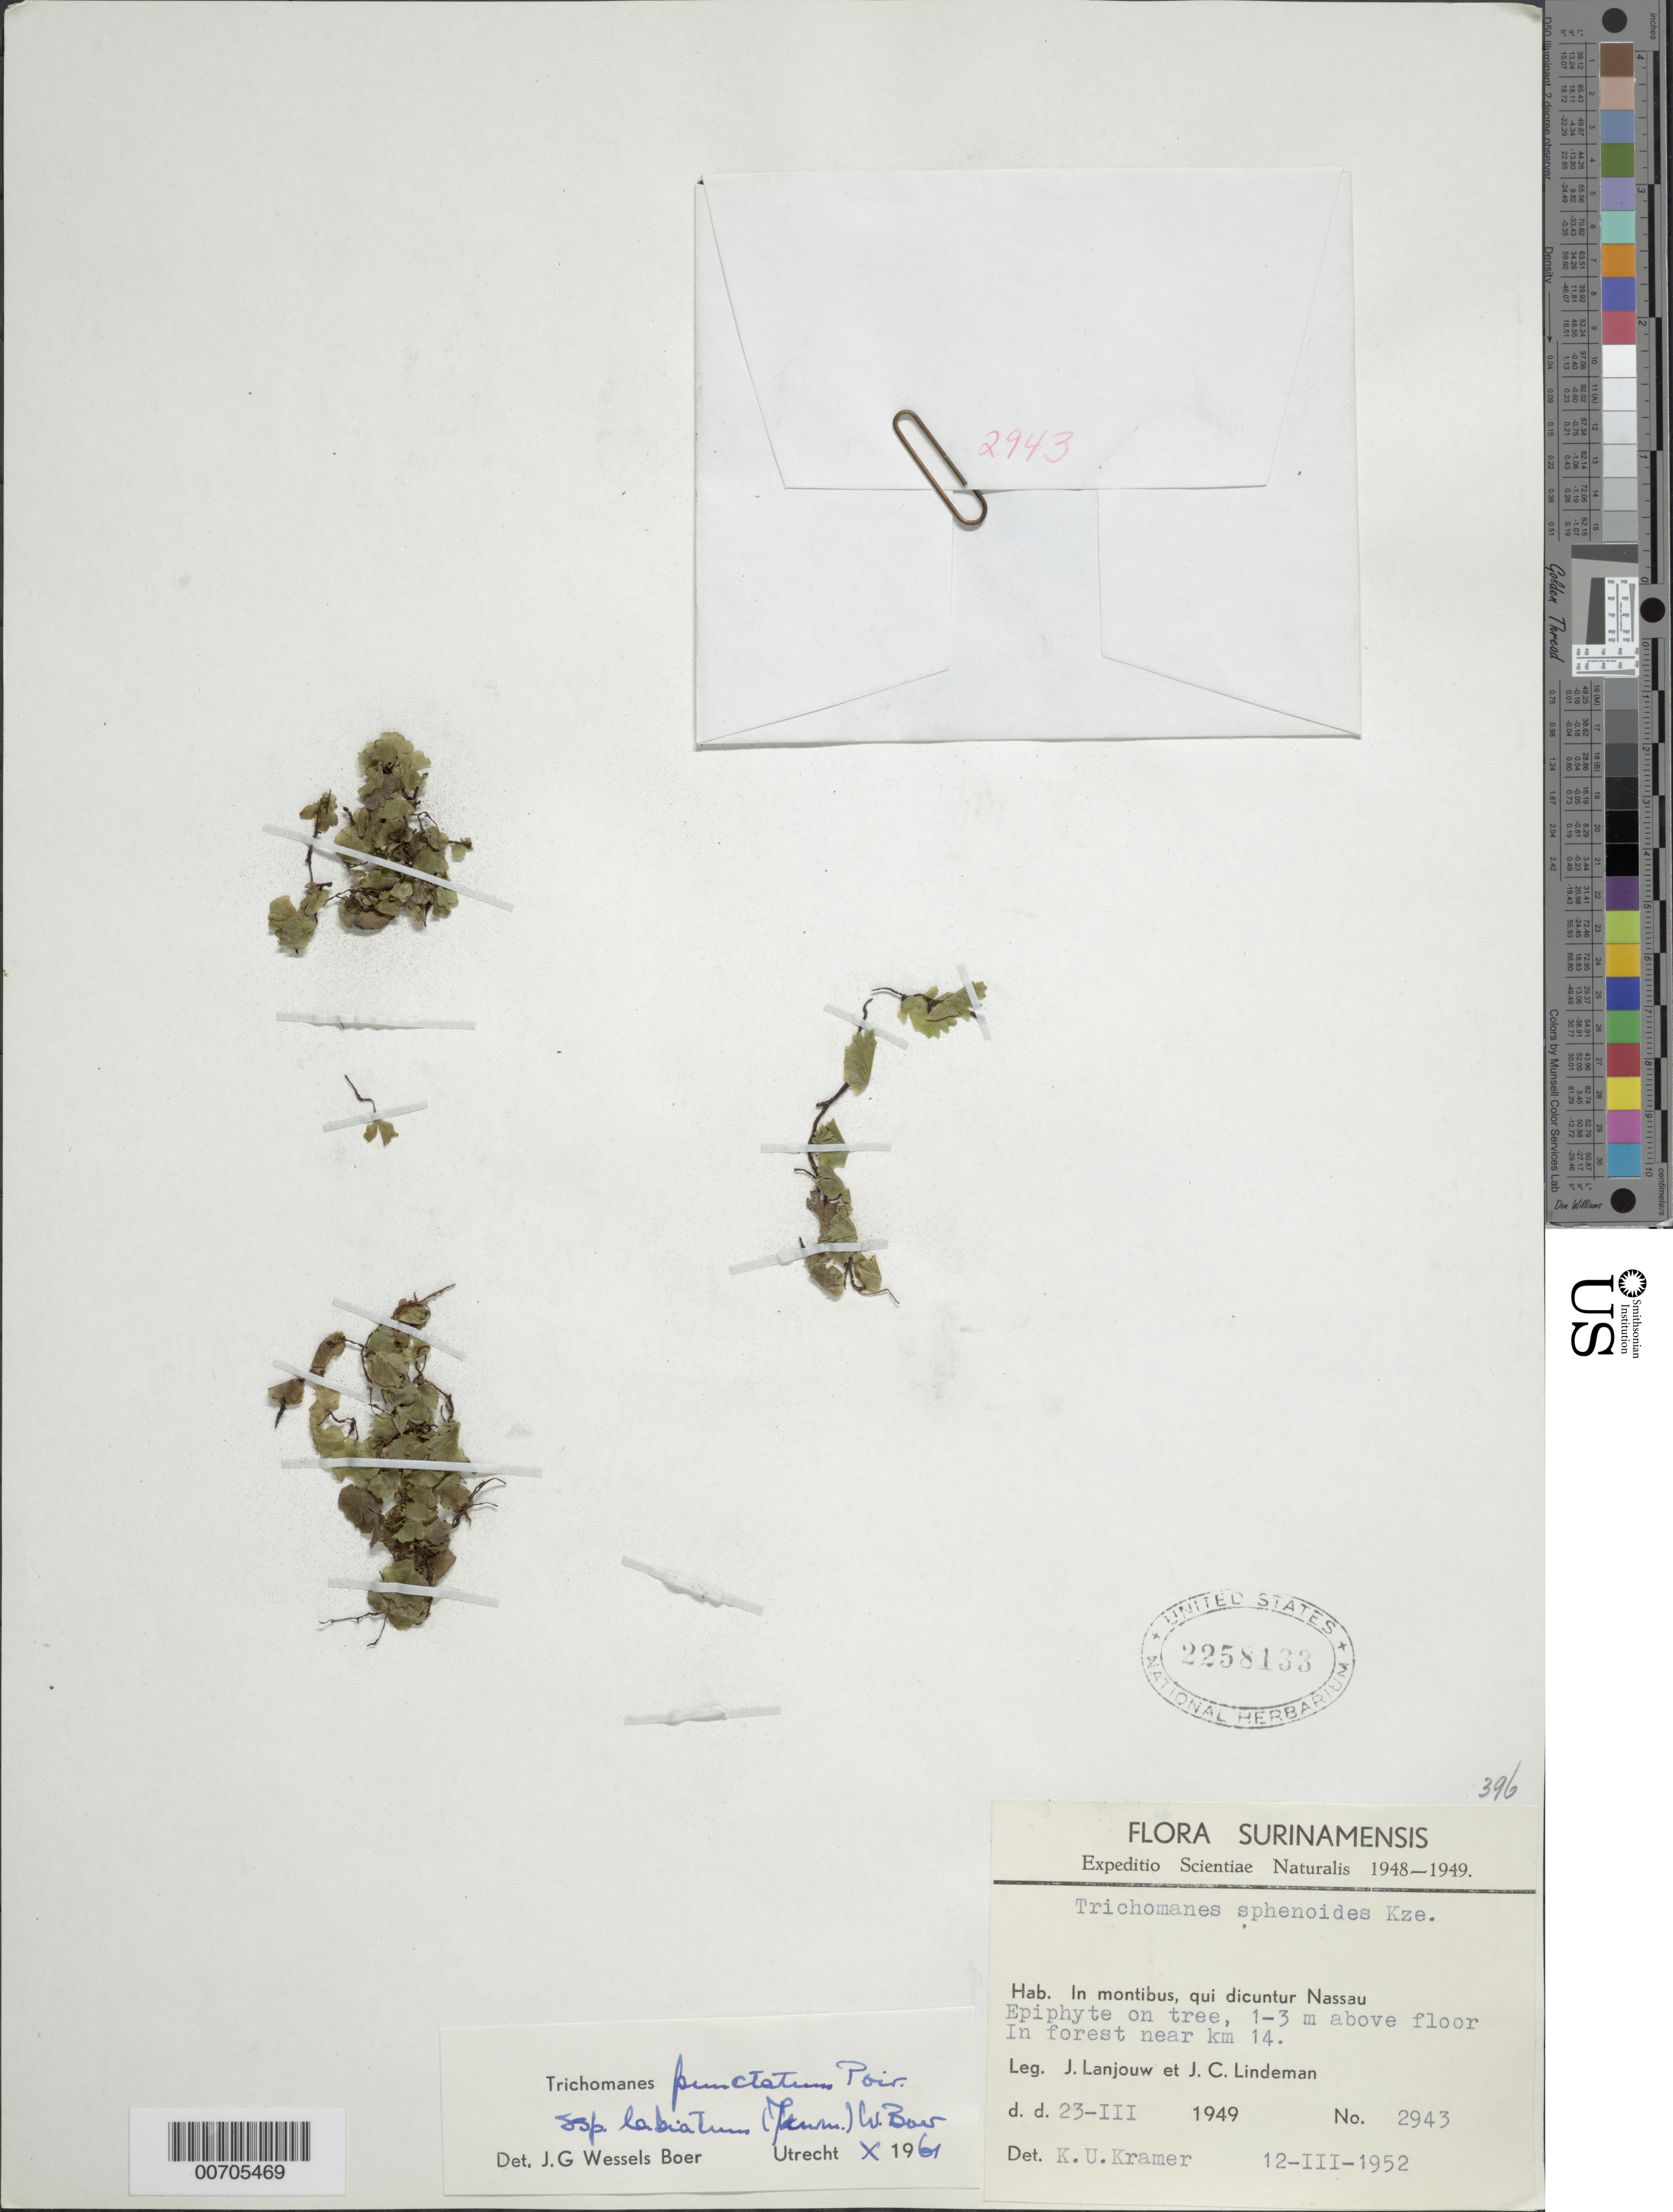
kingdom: Plantae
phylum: Tracheophyta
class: Polypodiopsida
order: Hymenophyllales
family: Hymenophyllaceae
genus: Didymoglossum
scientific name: Didymoglossum punctatum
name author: (Poir.) Desv.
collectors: J. Lanjouw & J. C. Lindeman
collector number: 52 2943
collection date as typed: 12-Mar-52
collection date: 1952-03-12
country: Suriname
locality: Nassau Mts., near km 14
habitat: Forest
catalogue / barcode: US 2258133